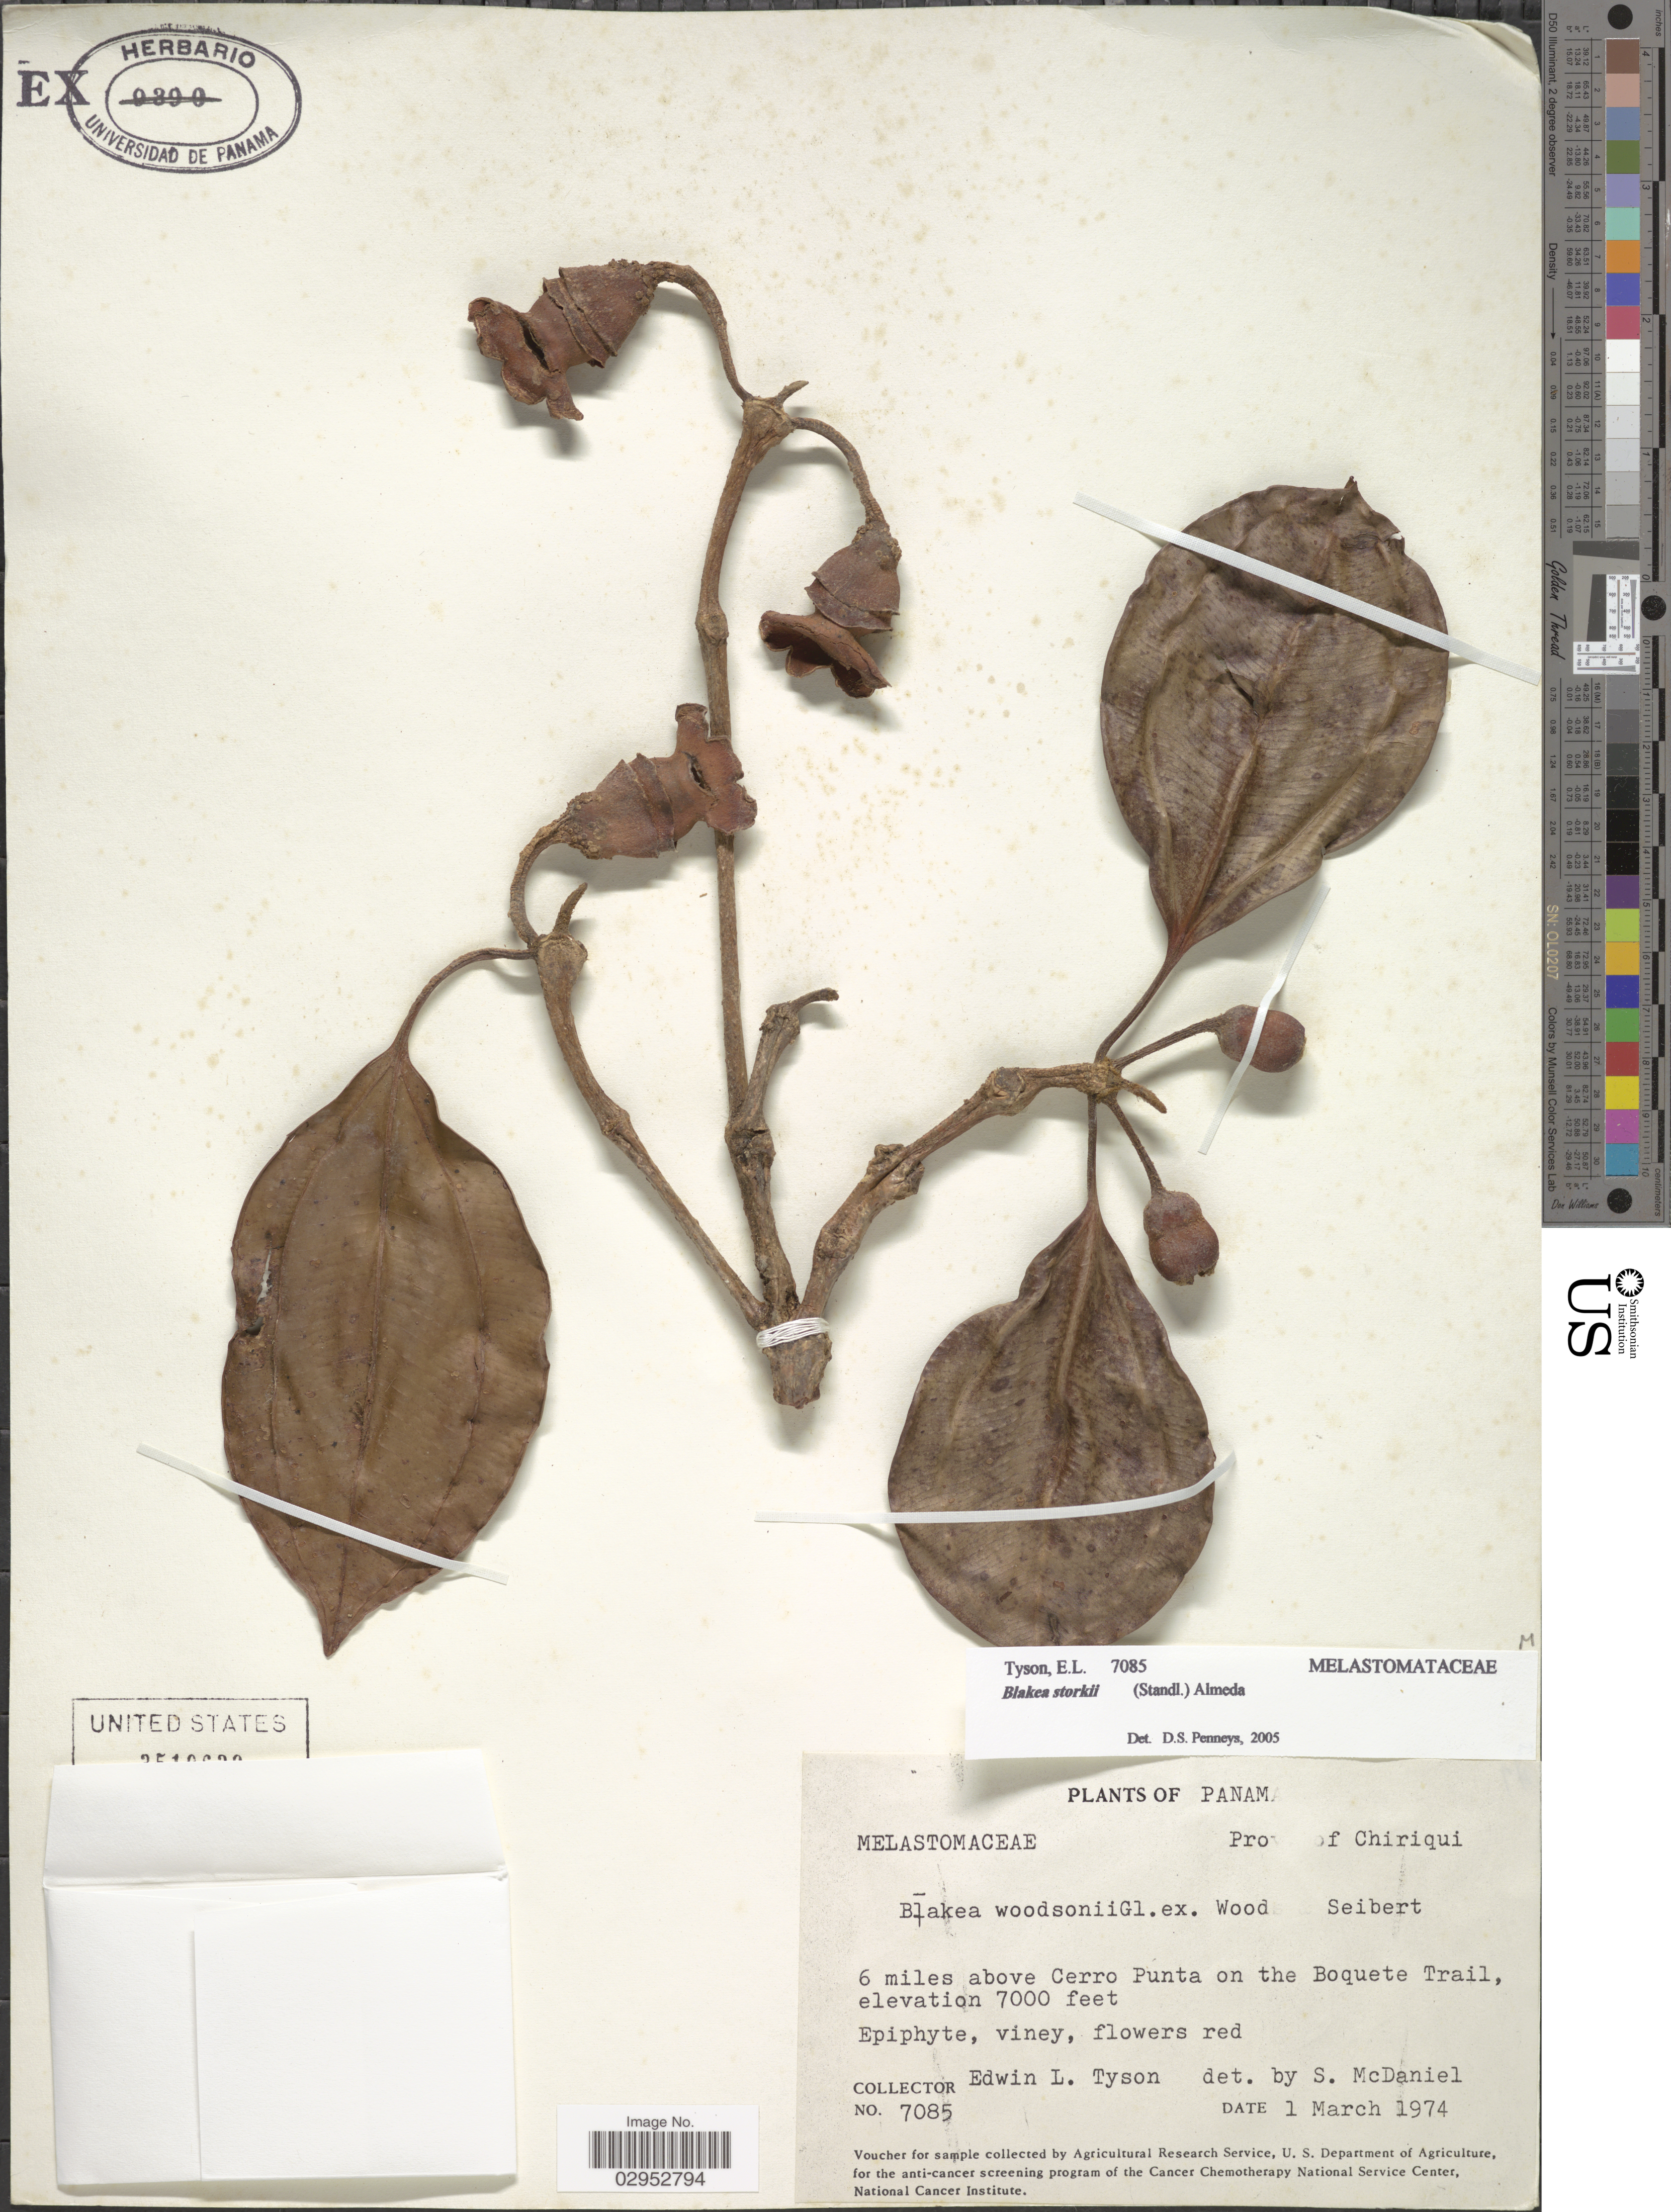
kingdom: Plantae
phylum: Tracheophyta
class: Magnoliopsida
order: Myrtales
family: Melastomataceae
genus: Blakea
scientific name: Blakea storkii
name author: (Standl.) Almeda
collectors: E. L. Tyson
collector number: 7085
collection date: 1974-03-01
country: Panama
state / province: Chiriqui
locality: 6 miles above Cerro Punta on the Boquete Trail.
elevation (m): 2134